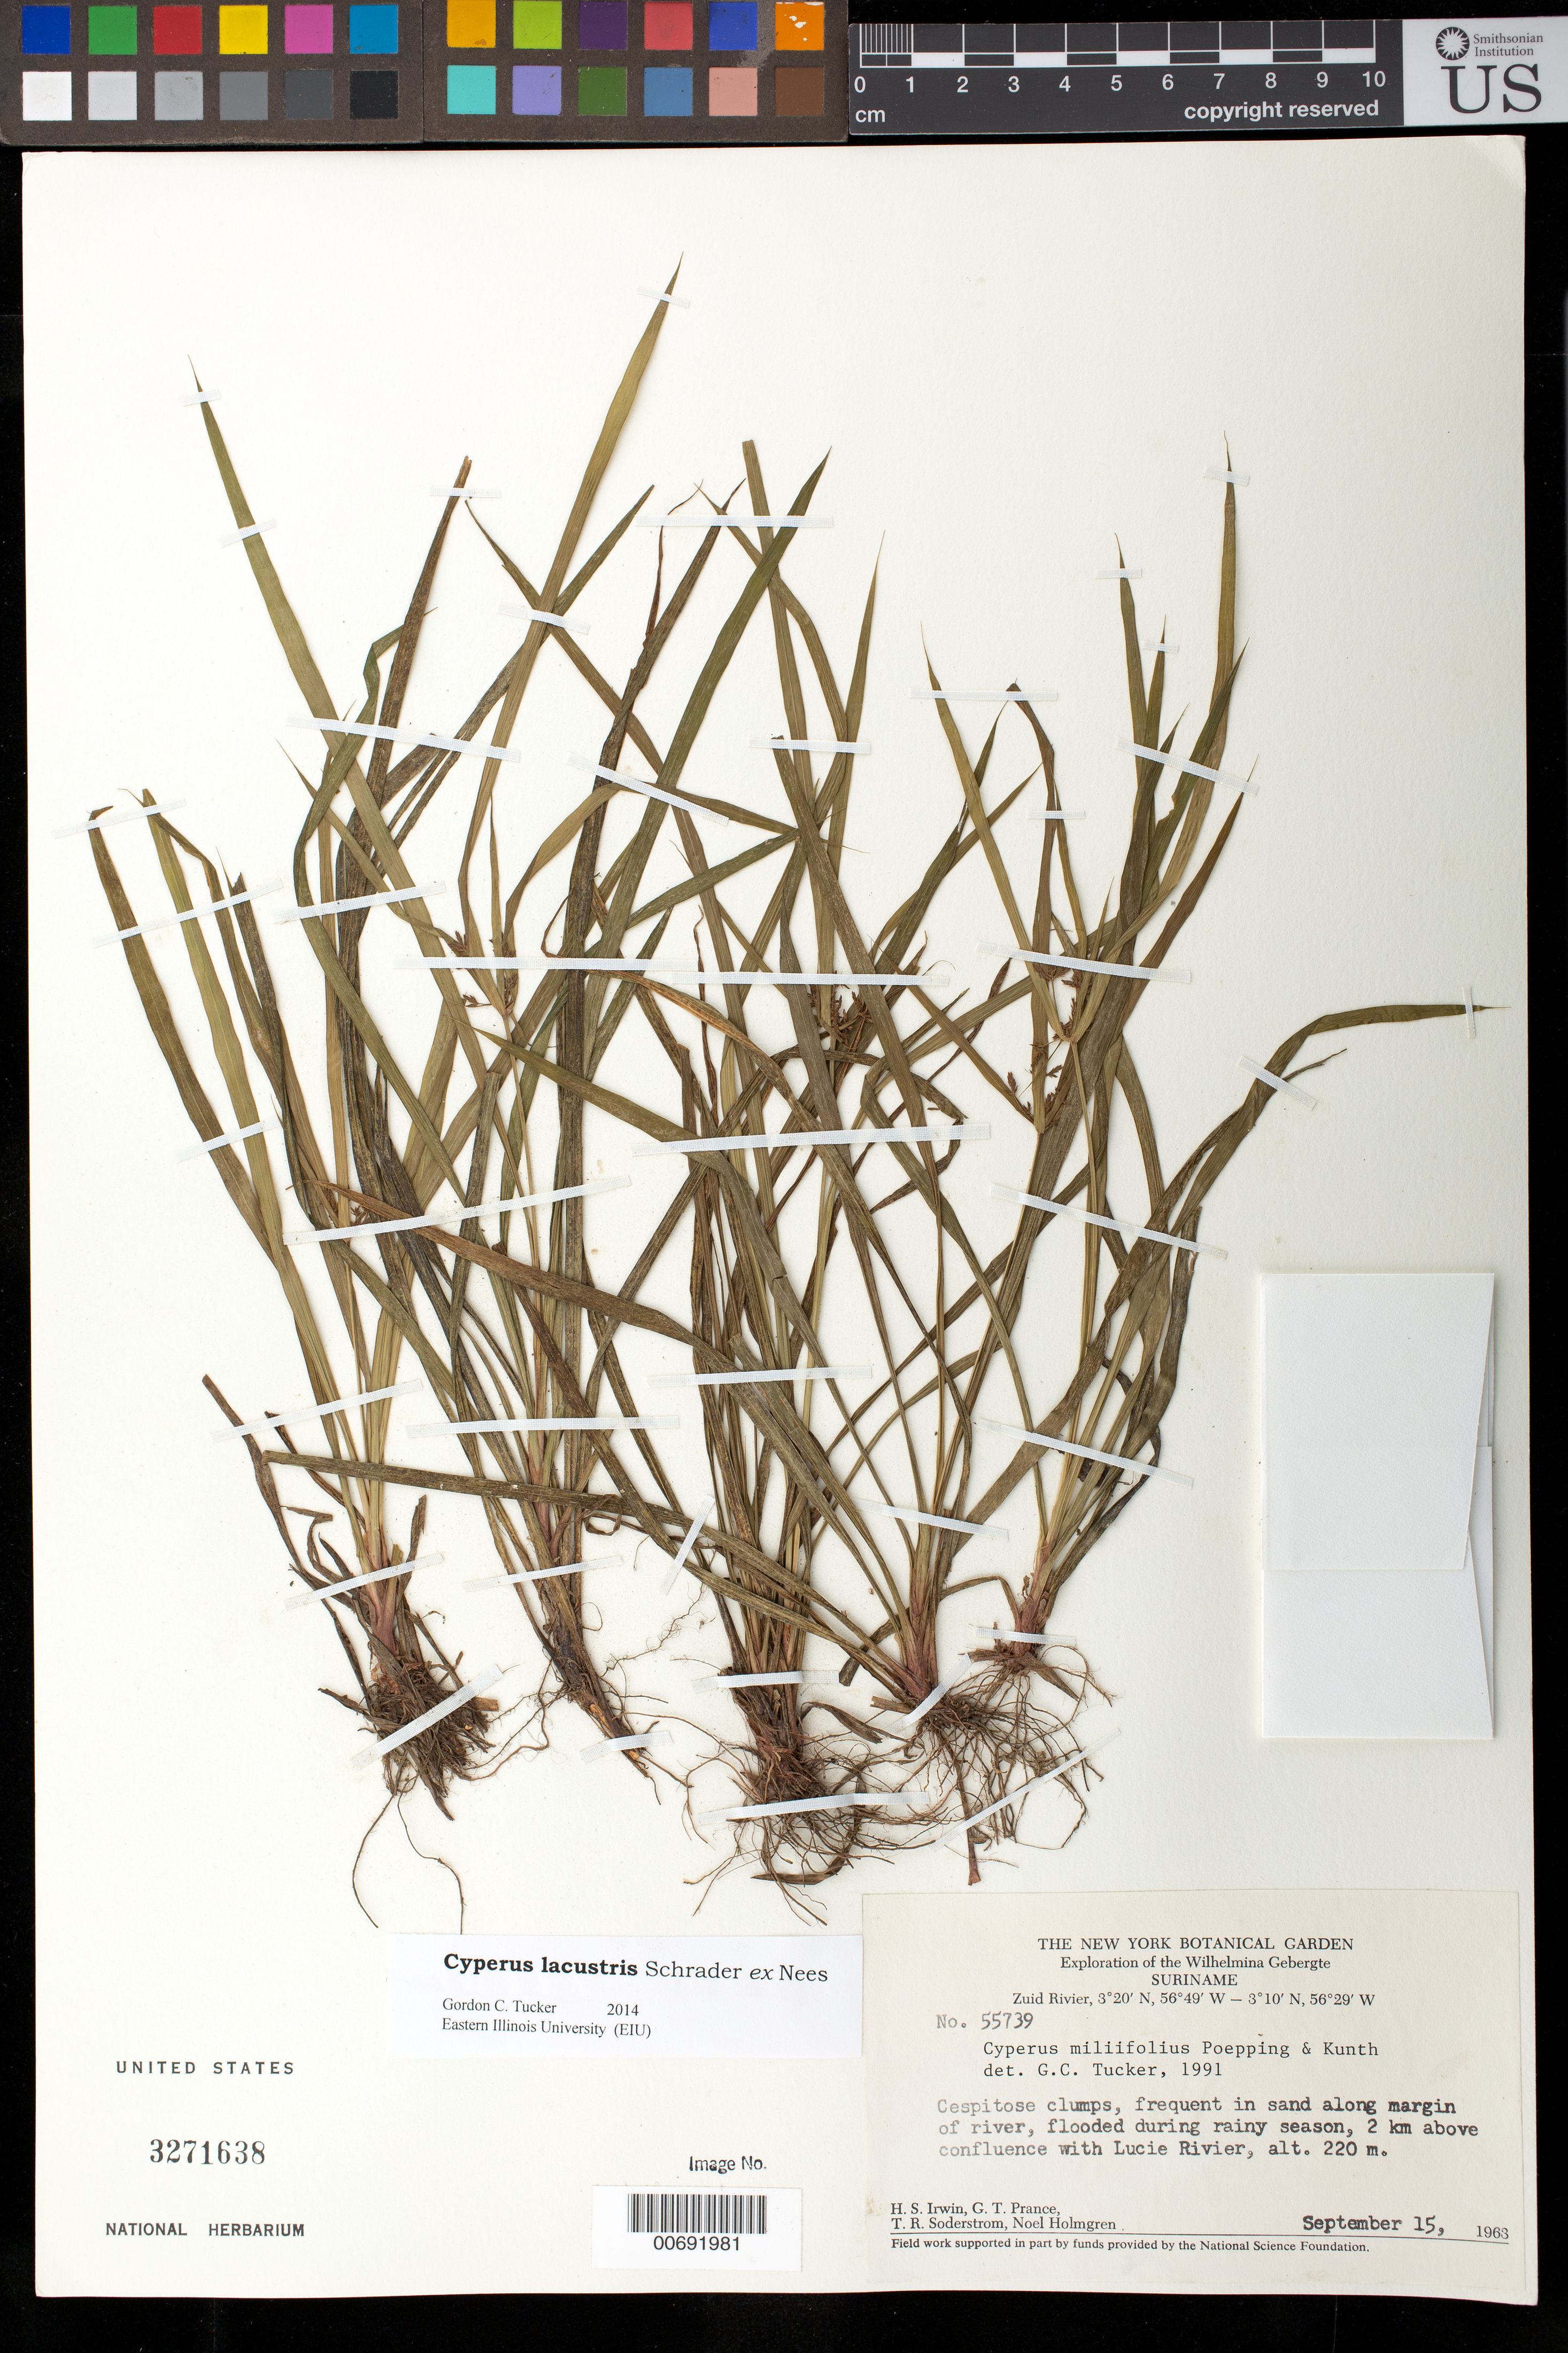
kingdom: Plantae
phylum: Tracheophyta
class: Liliopsida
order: Poales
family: Cyperaceae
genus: Cyperus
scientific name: Cyperus lacustris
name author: Schrad. ex Nees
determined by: Tucker, G. C.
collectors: H. Irwin, G. T. Prance, T. R. Soderstrom & N. H. Holmgren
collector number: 55739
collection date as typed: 15-Sep-63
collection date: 1963-09-15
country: Suriname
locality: Zuid River, 2 km above confluence with Lucie R., Wilhelmina Gebergte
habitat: Sand along margin of river; flooded during raining season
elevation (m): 220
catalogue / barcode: US 3271638